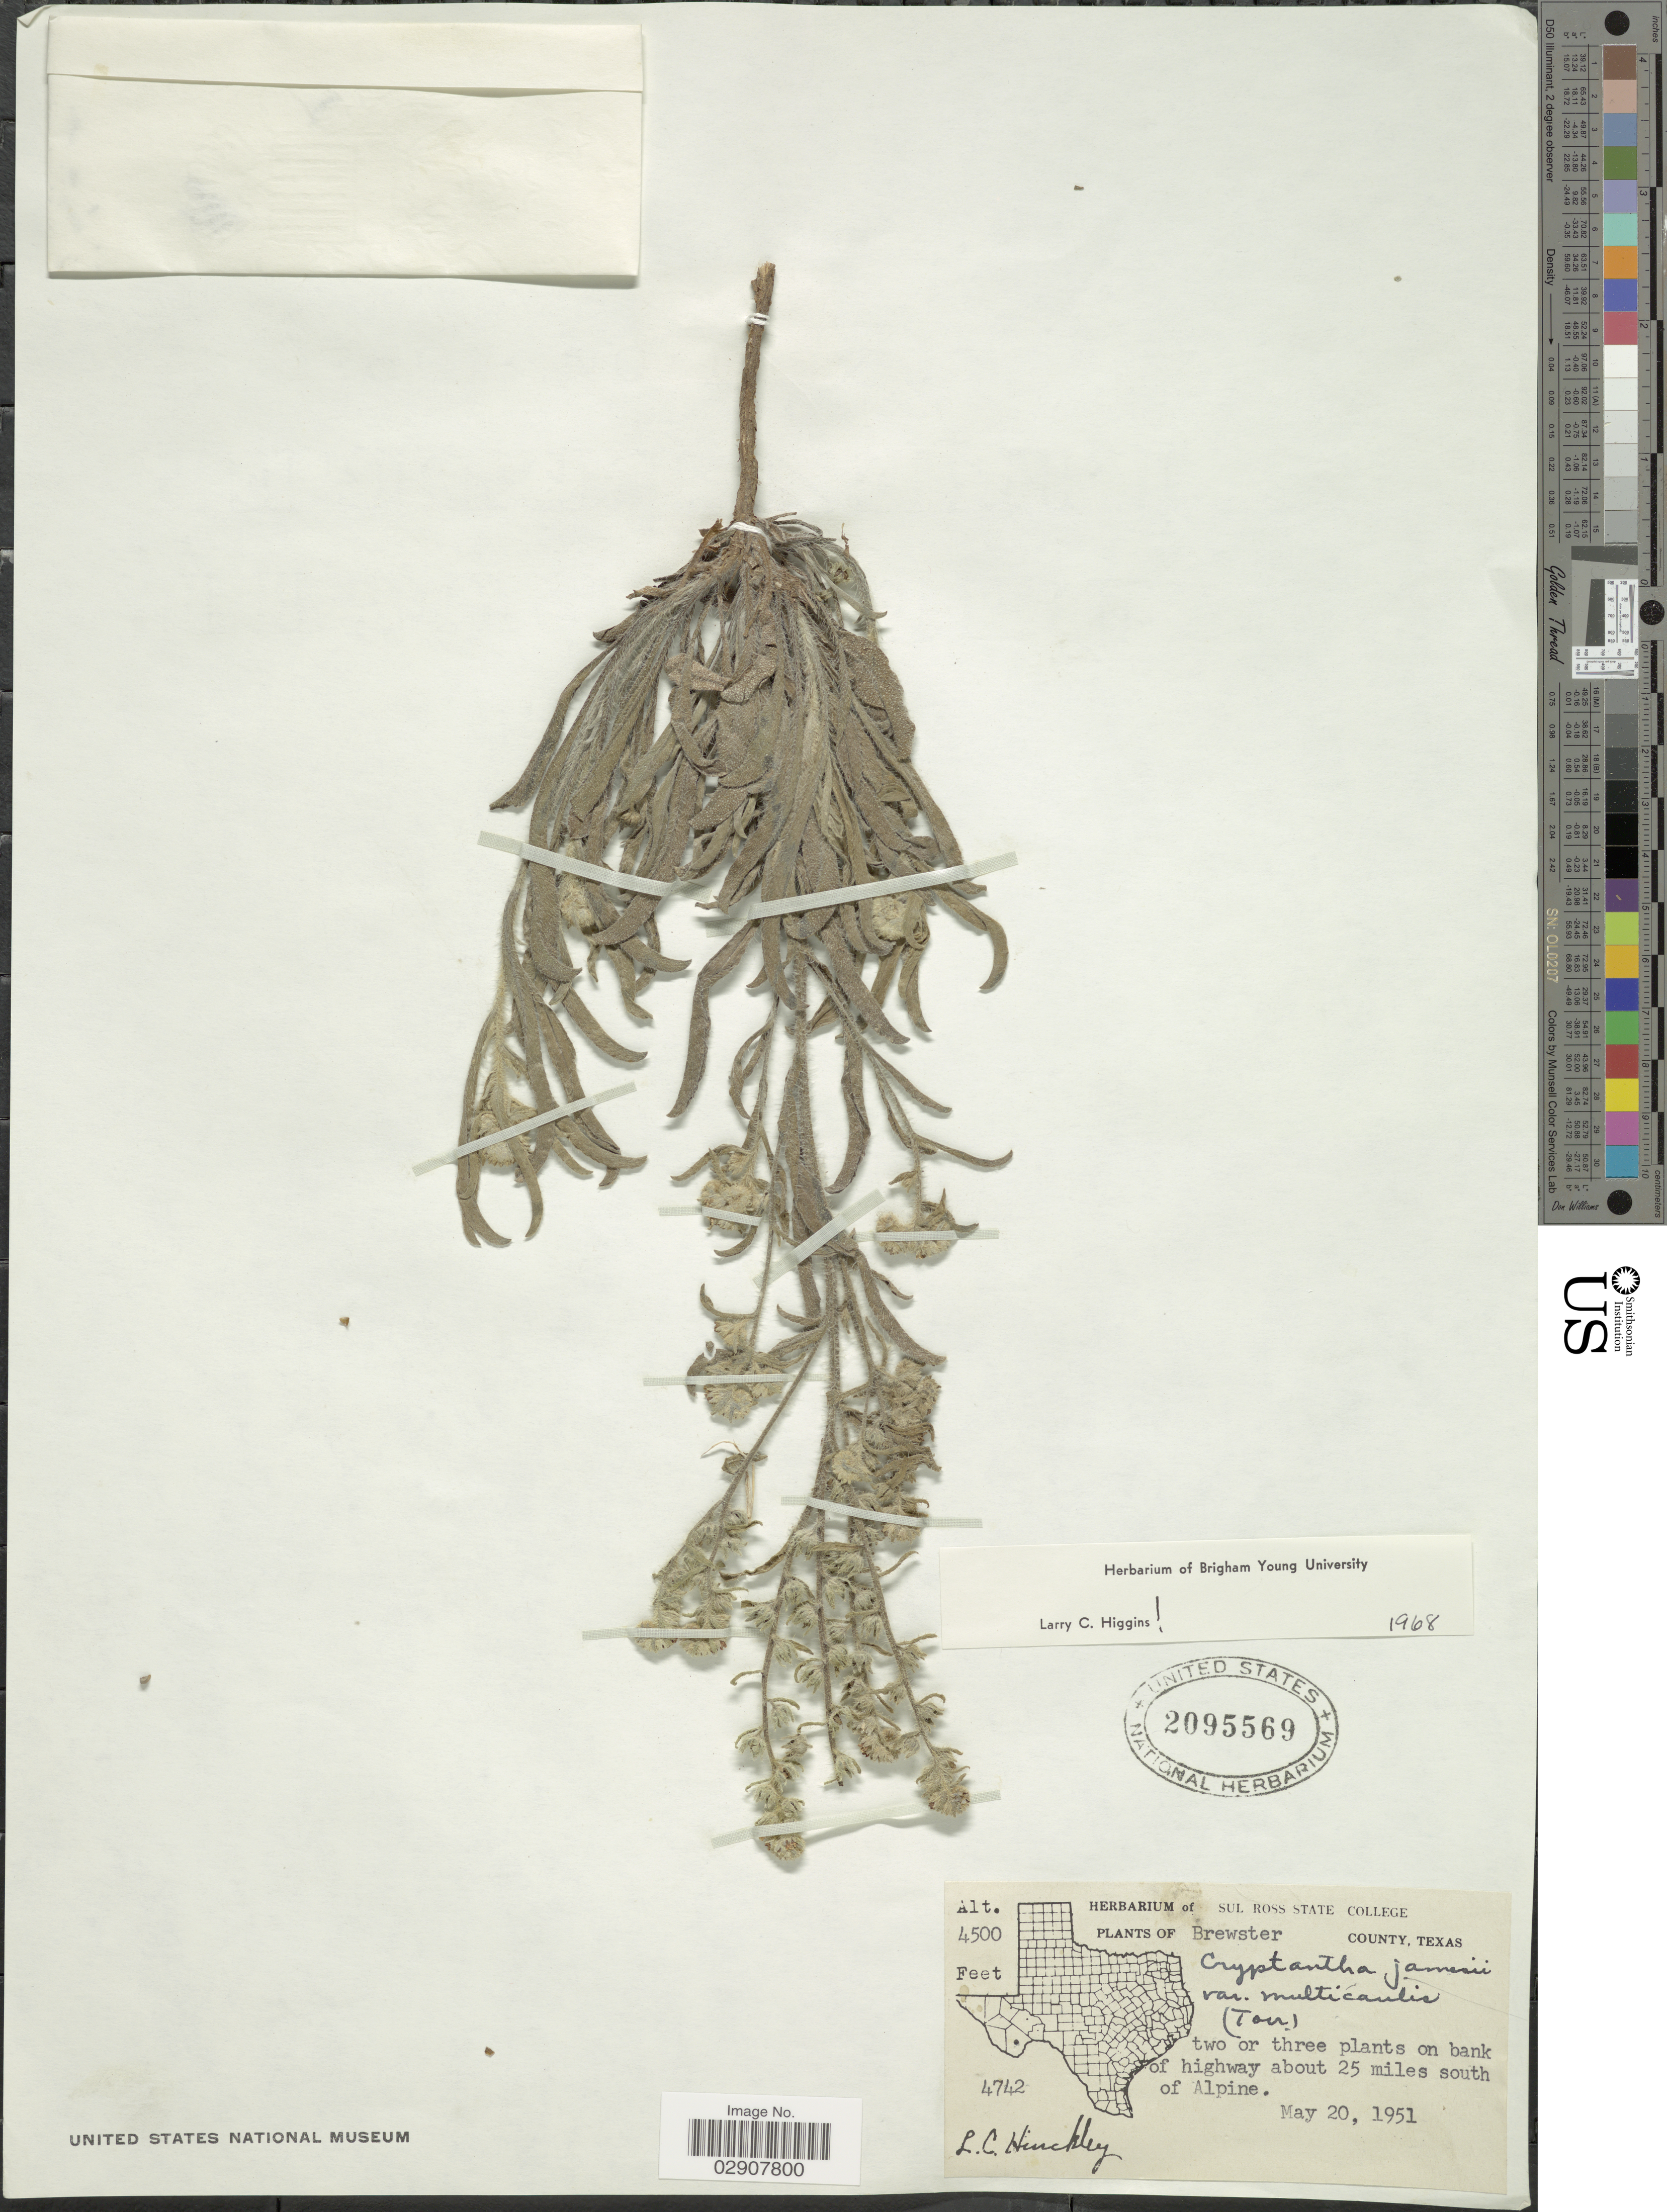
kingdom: Plantae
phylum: Tracheophyta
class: Magnoliopsida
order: Boraginales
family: Boraginaceae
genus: Cryptantha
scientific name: Cryptantha jamesii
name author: (Torr.) Payson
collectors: L. Hinckley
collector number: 4742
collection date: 1951-05-20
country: United States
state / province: Texas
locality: Two or three plants on bank of highway about 25 miles south of Alpine. Brewster County, Texas.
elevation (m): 1372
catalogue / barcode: US 2095569